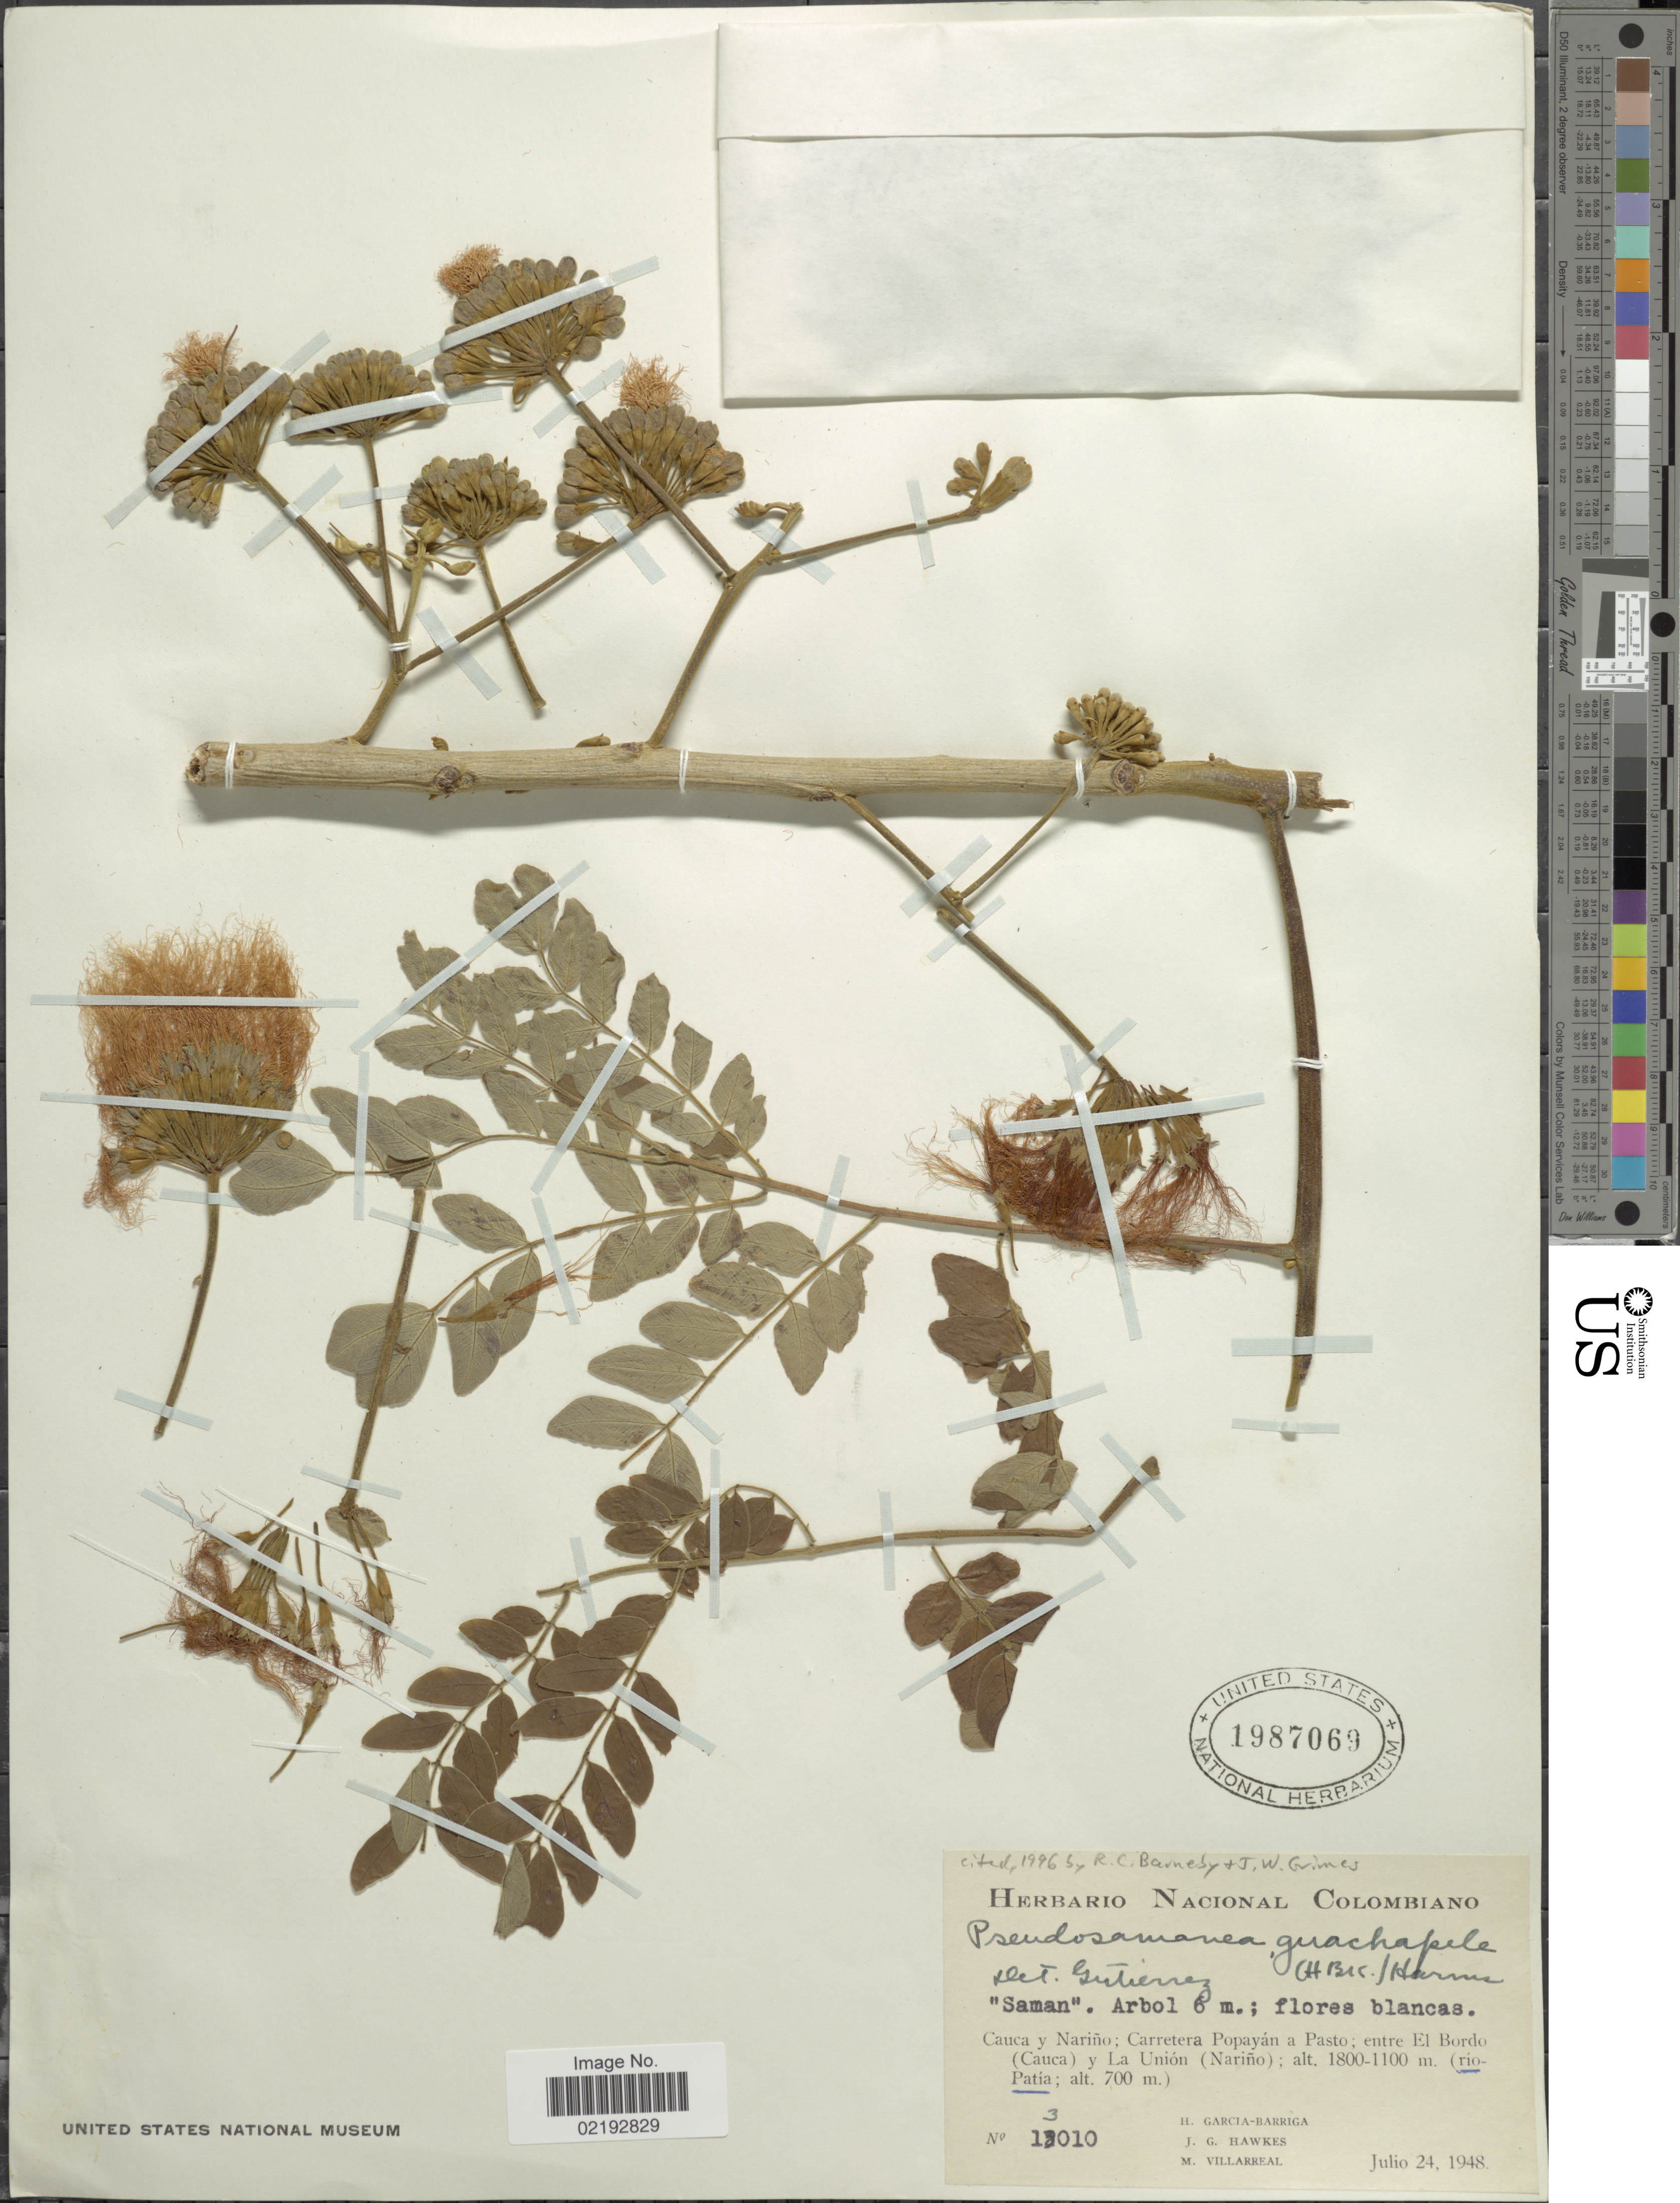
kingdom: Plantae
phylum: Tracheophyta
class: Magnoliopsida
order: Fabales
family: Fabaceae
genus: Pseudosamanea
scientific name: Pseudosamanea guachapele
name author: (Kunth) Harms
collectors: H. García Barriga, J. Hawkes & M. Villarreal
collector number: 13010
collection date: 1948-07-24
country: Colombia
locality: Cauca y Narina, Carretera Popayan a Pasto, entre El Bordo (Cauca) y La Union (Narino), Rio Patia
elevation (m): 1100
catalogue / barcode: US 1987069